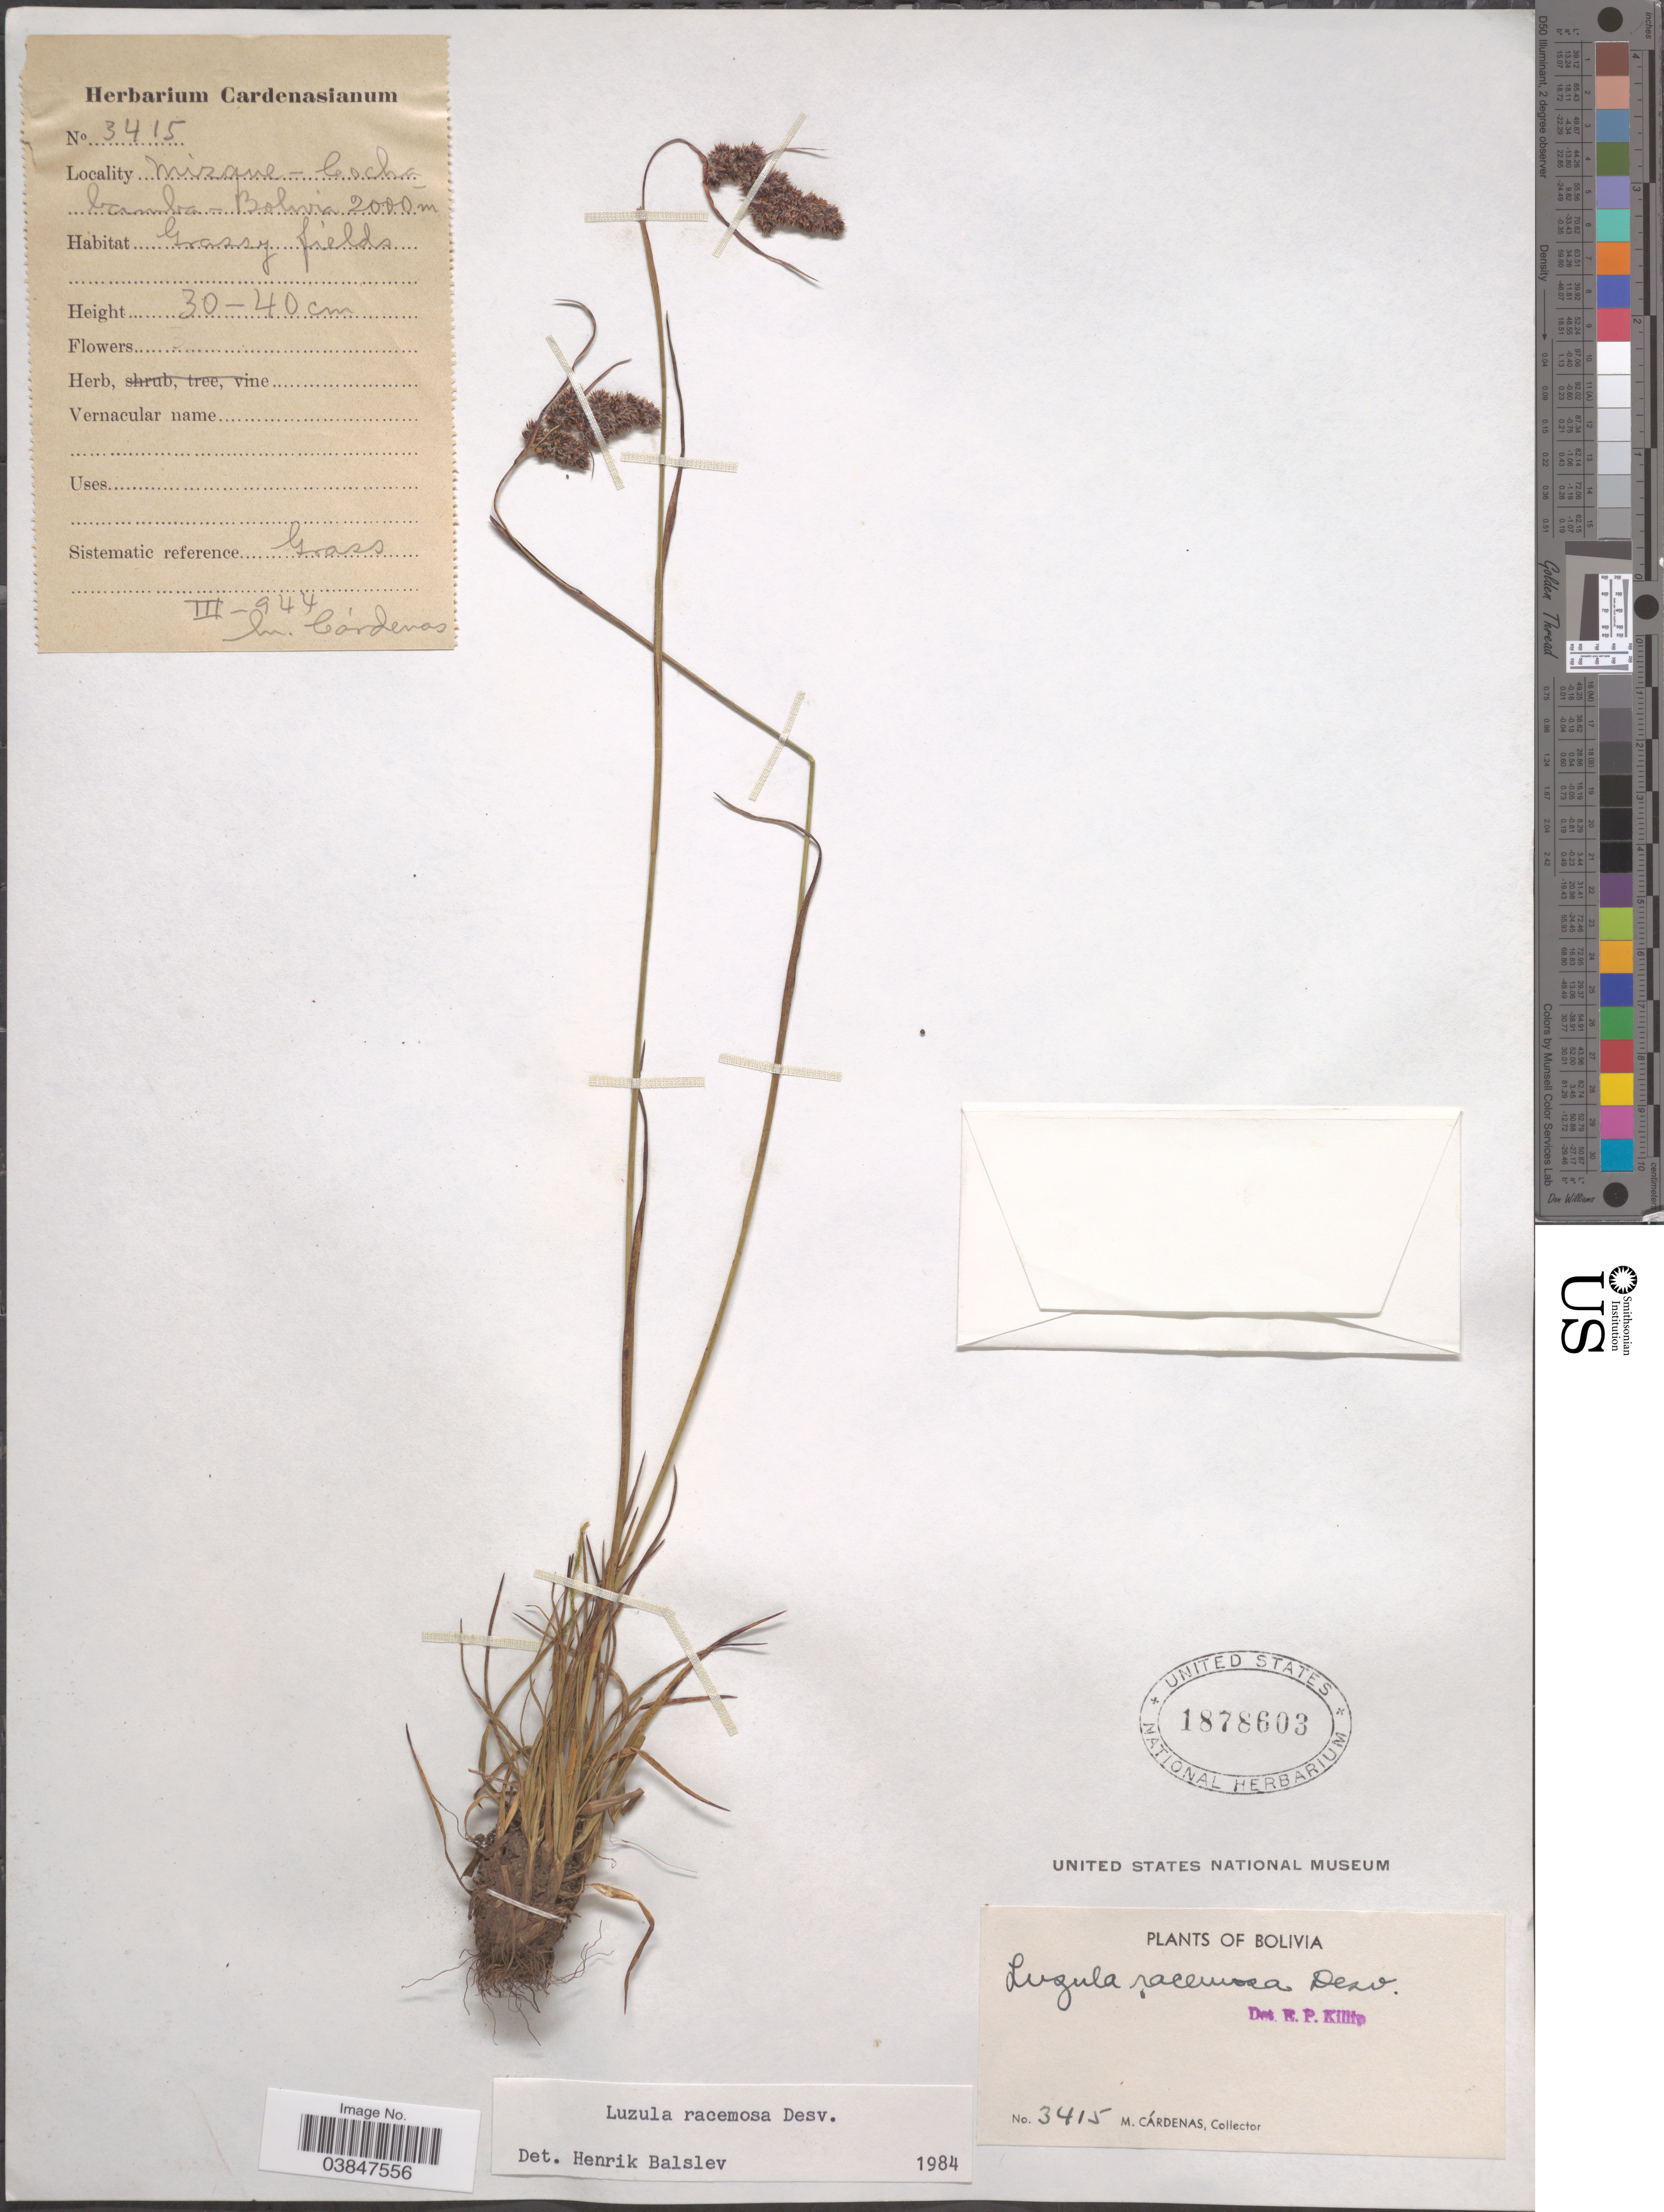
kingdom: Plantae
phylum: Tracheophyta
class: Liliopsida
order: Poales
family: Juncaceae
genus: Luzula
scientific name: Luzula racemosa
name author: Desv.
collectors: M. Cárdenas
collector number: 3415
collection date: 1944-03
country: Bolivia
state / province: Cochabamba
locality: Mizque.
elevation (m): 2000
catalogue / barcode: US 1878603